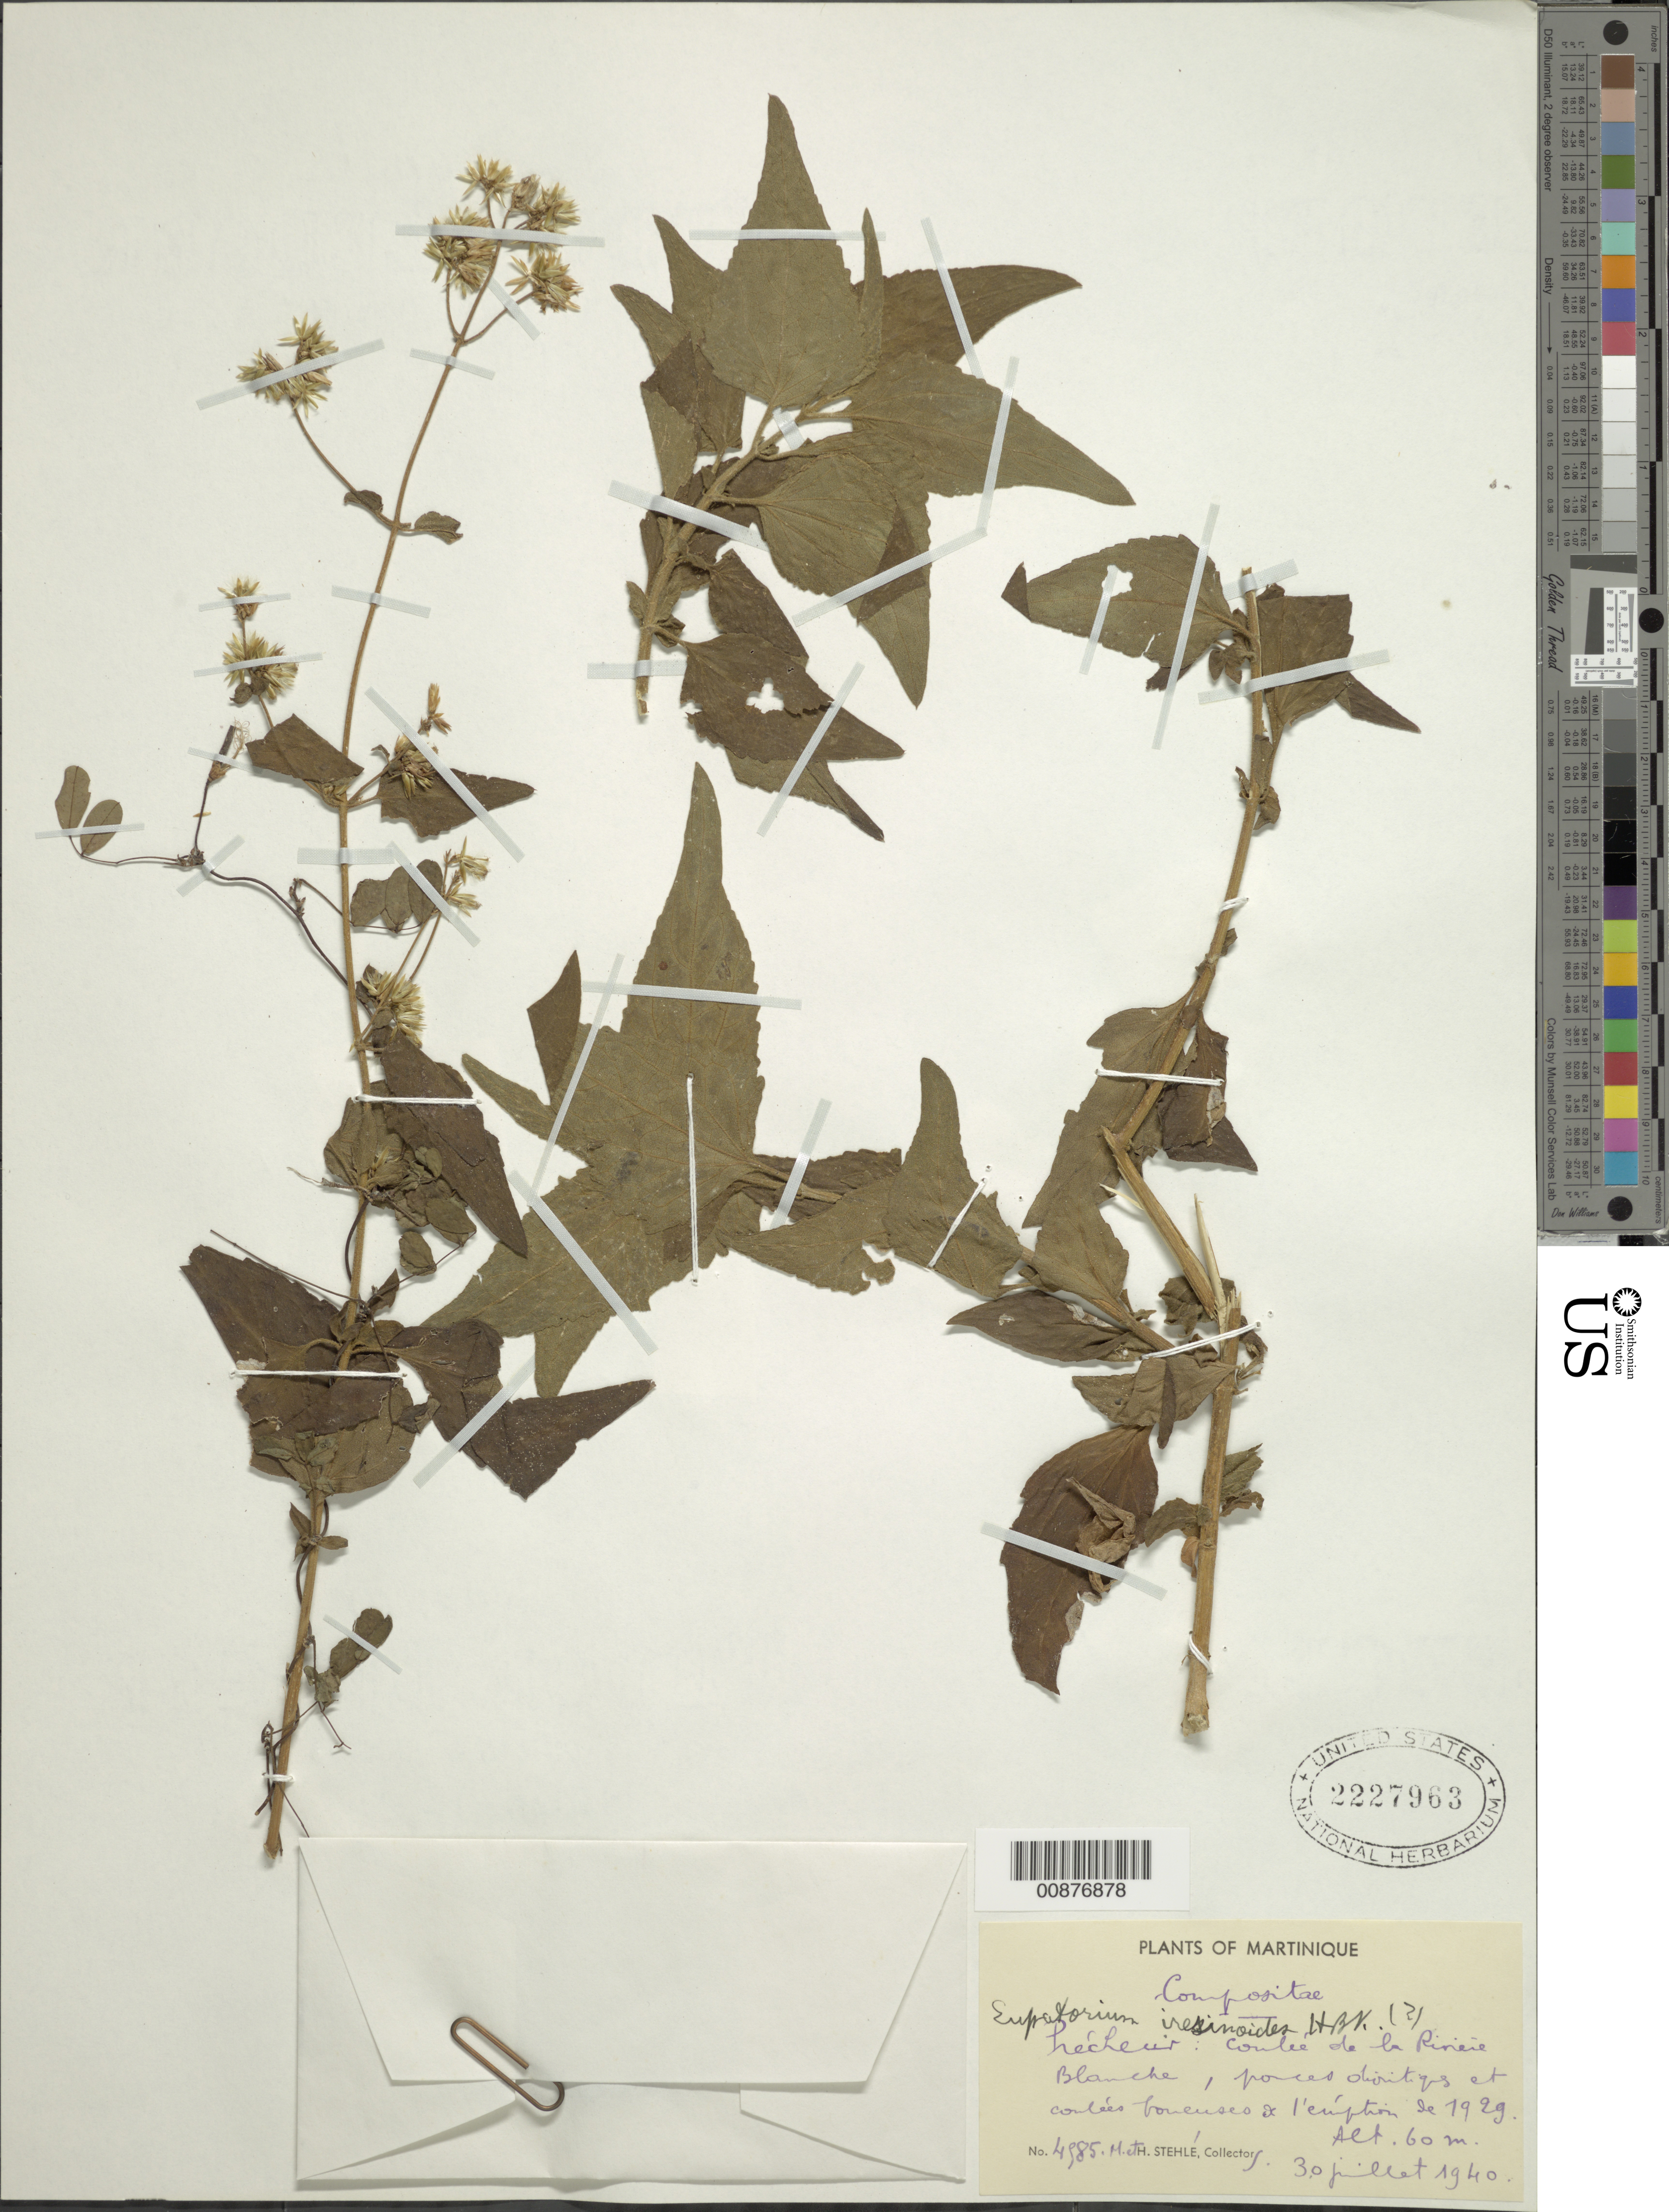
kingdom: Plantae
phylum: Tracheophyta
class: Magnoliopsida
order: Asterales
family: Asteraceae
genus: Condylidium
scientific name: Condylidium iresinoides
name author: (Kunth) R.M. King & H. Rob.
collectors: H. Stehlé & M. Stehlé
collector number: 4585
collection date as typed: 30 Jul 1940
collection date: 1940-07-30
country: Martinique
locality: Rivière Blanche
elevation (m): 60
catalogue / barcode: US 2227963